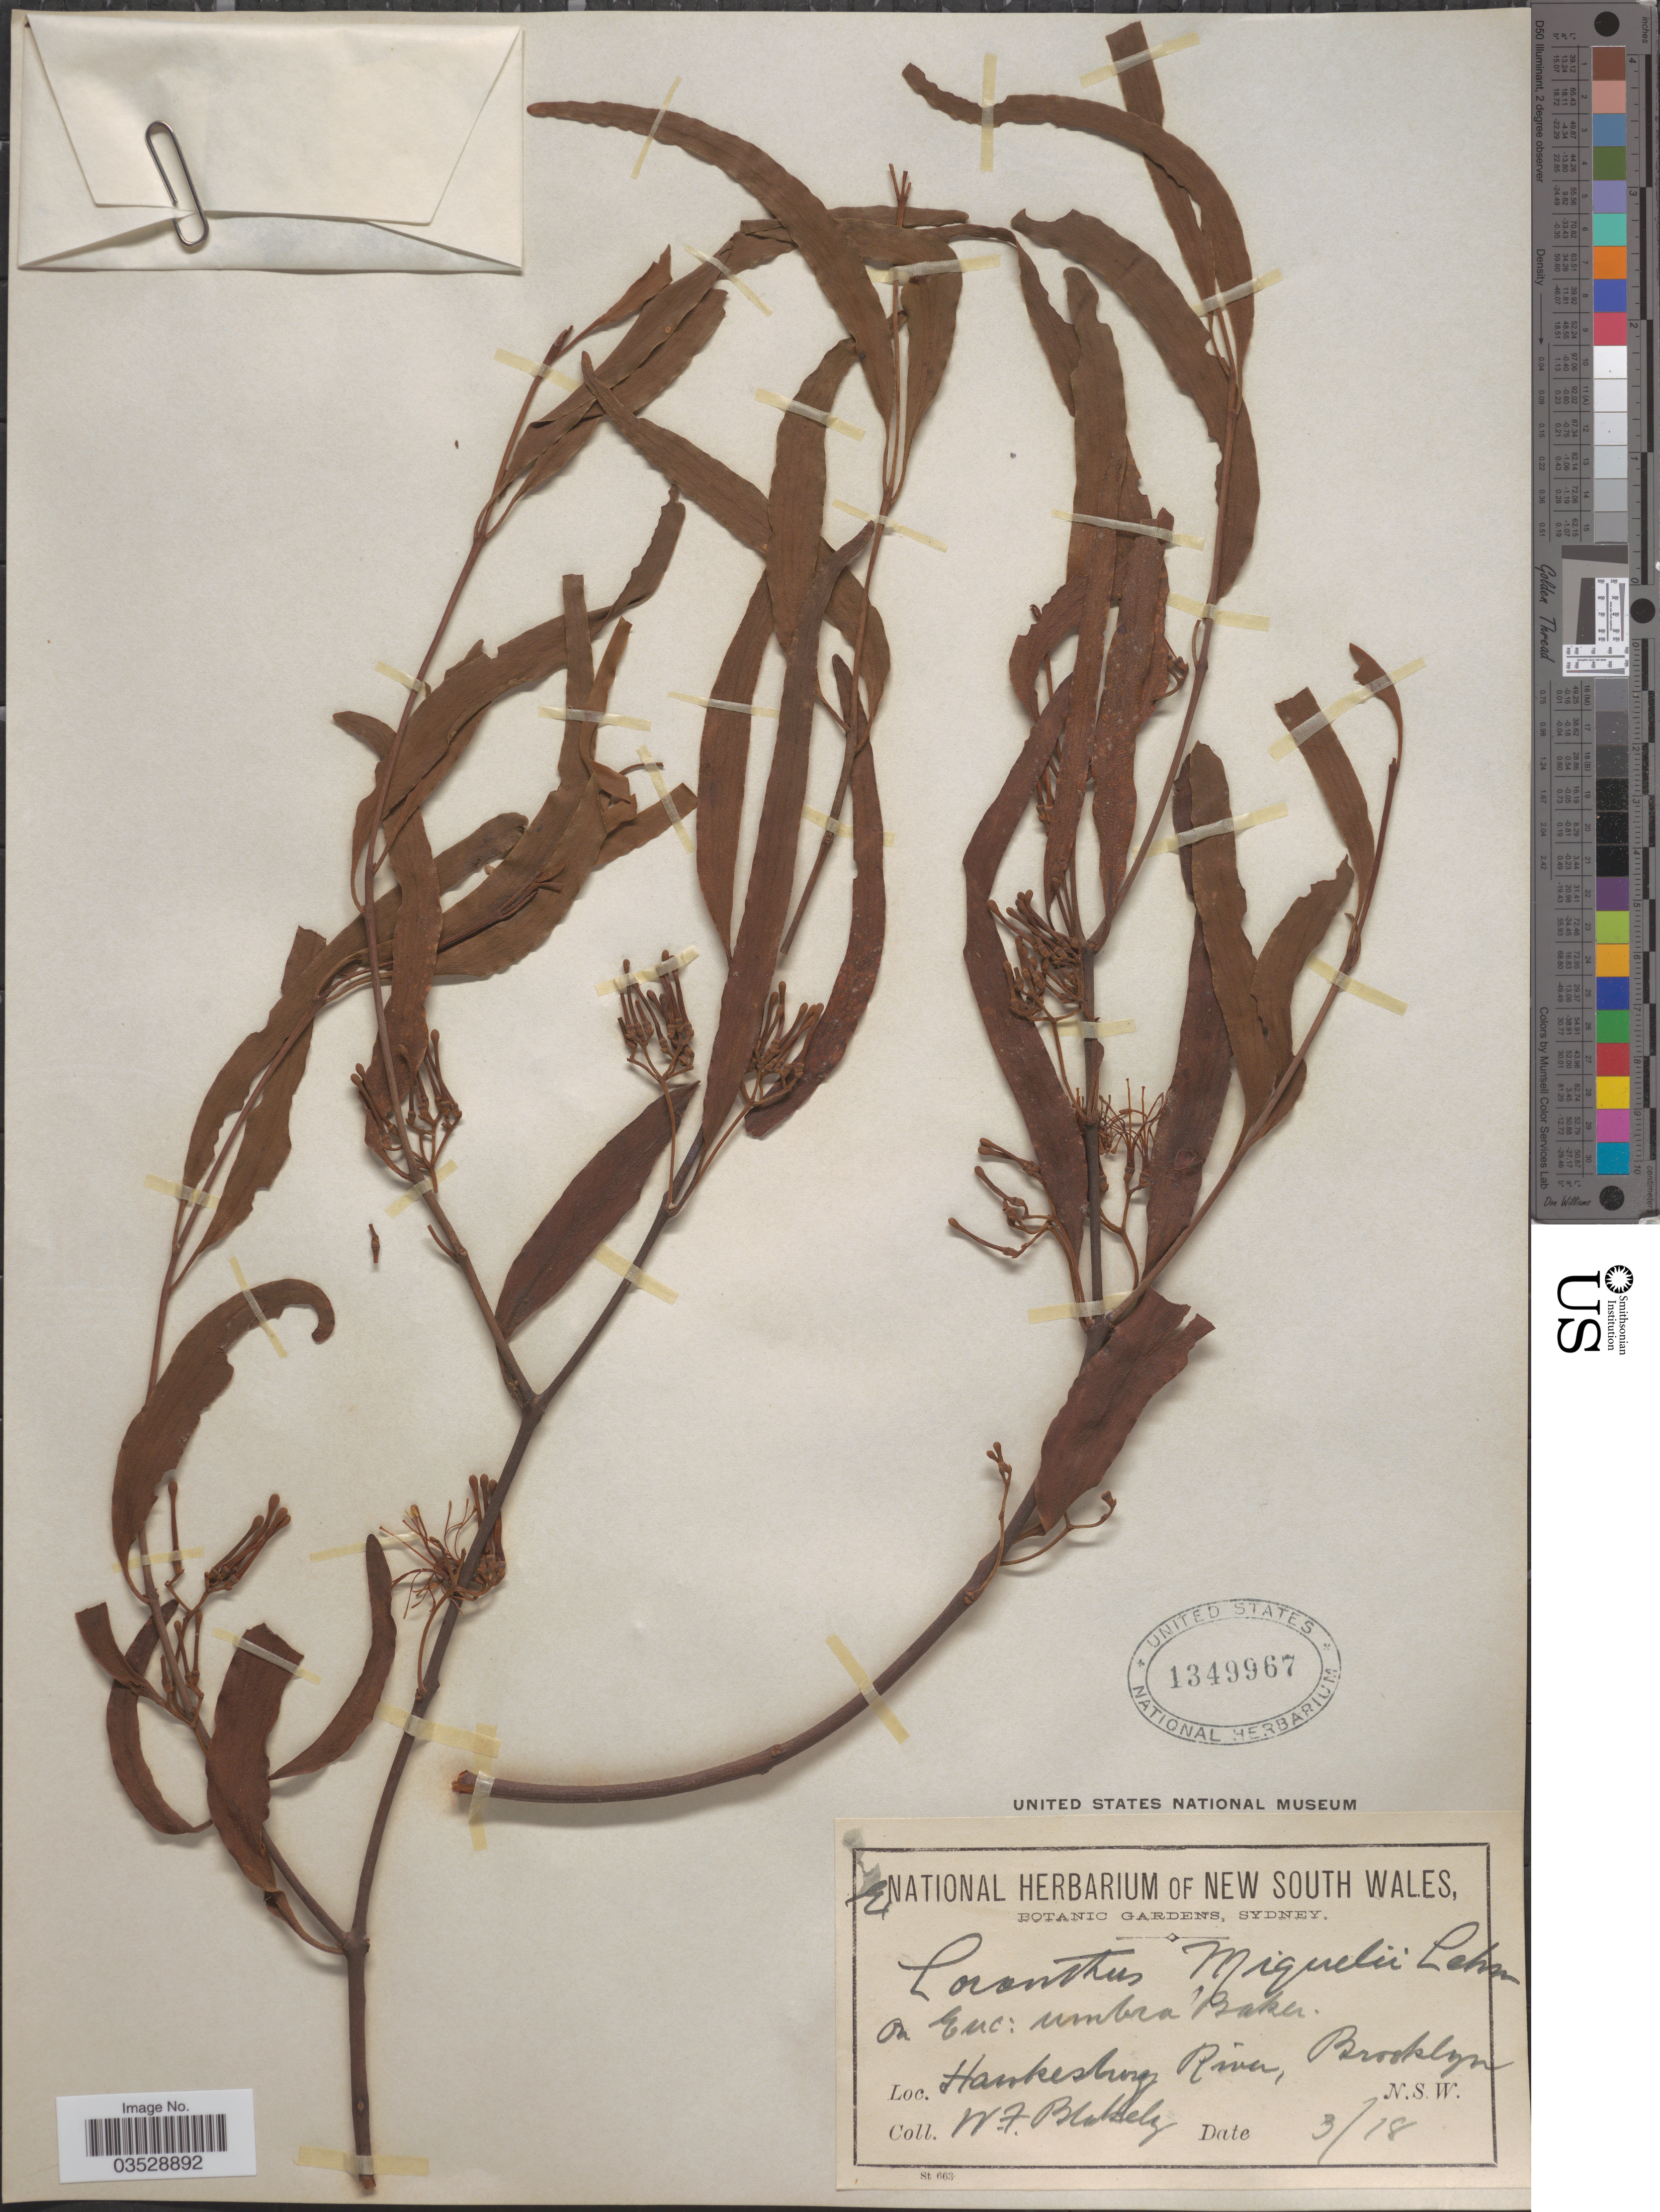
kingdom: Plantae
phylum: Tracheophyta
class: Magnoliopsida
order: Santalales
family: Loranthaceae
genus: Amyema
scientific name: Amyema miquelii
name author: (Lehm. ex Miq.) Tiegh.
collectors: W. Blakely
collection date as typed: Transcribed d/m/y: /3/18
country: Australia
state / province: New South Wales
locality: Hankesburg River, Brooklyn.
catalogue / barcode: US 1349967